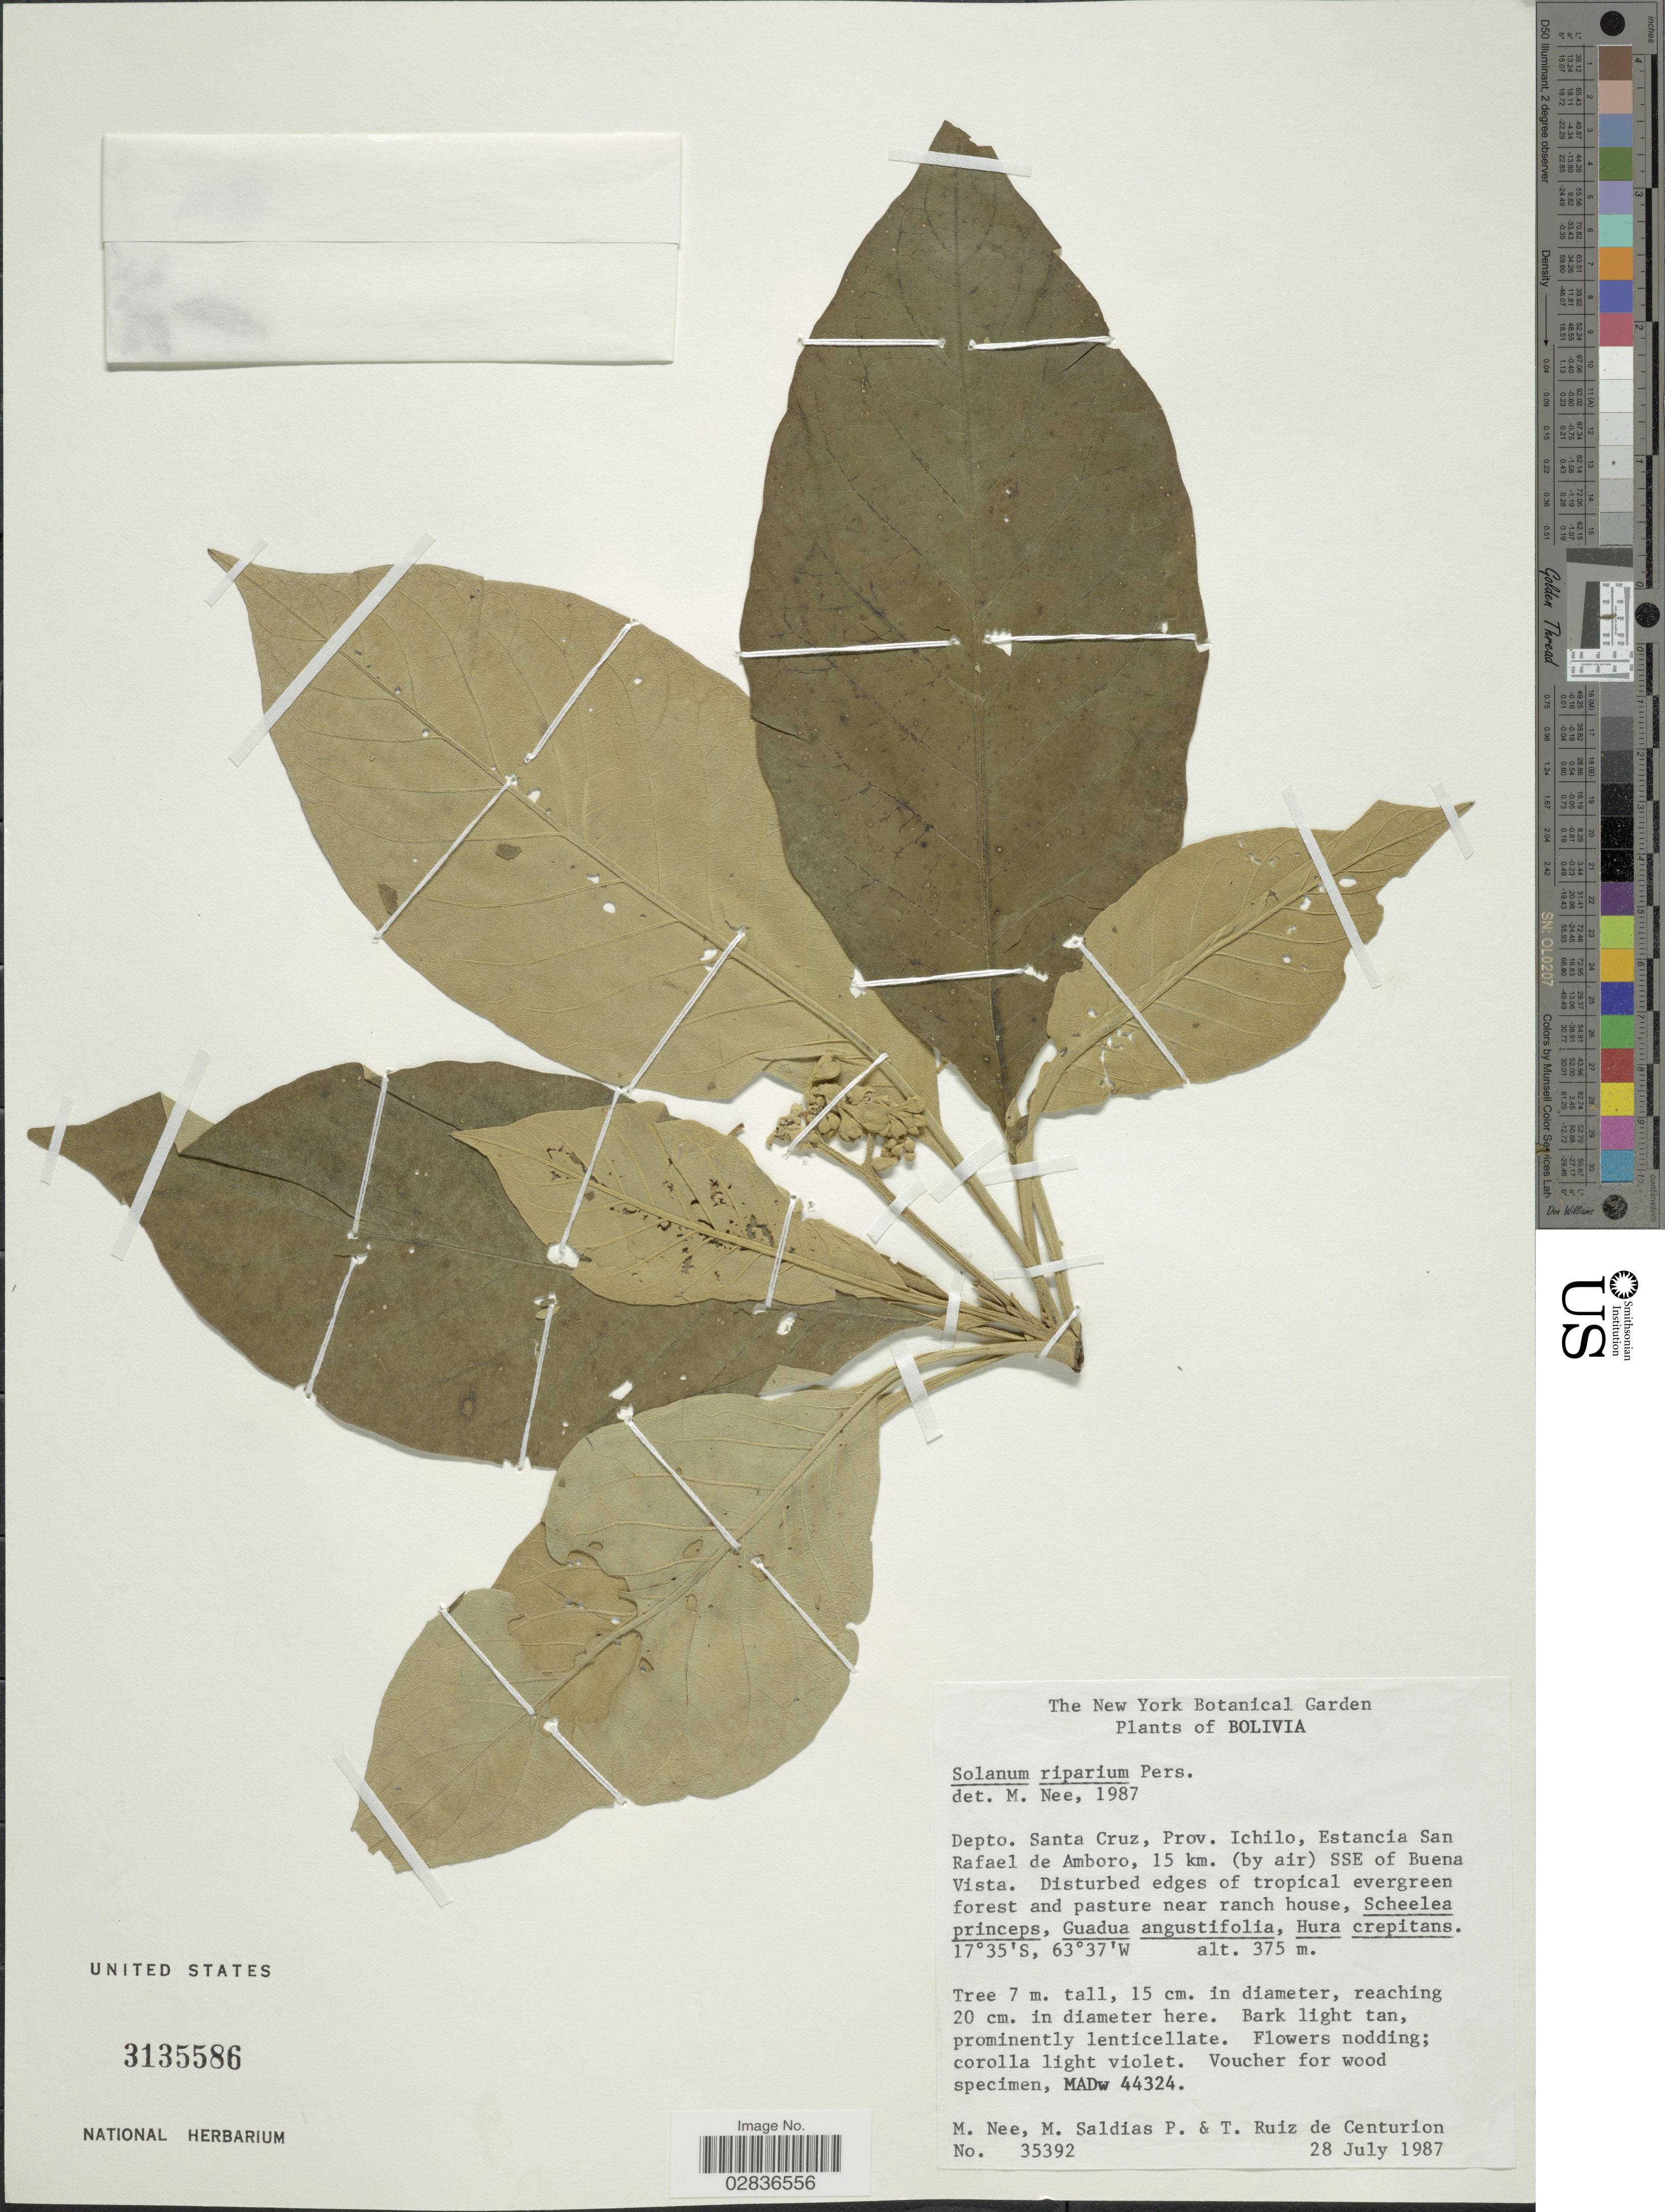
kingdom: Plantae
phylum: Tracheophyta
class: Magnoliopsida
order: Solanales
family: Solanaceae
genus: Solanum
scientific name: Solanum riparium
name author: Pers.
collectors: M. Nee, M. Saldias P. & T. De Centurion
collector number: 35392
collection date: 1987-07-28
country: Bolivia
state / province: Santa Cruz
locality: Depto. Santa Cruz, Prov. Ichilo, Estancia San Rafael de Amboro, 15 km. (by air) SSE of Buena Vista.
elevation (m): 375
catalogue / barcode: US 3135586